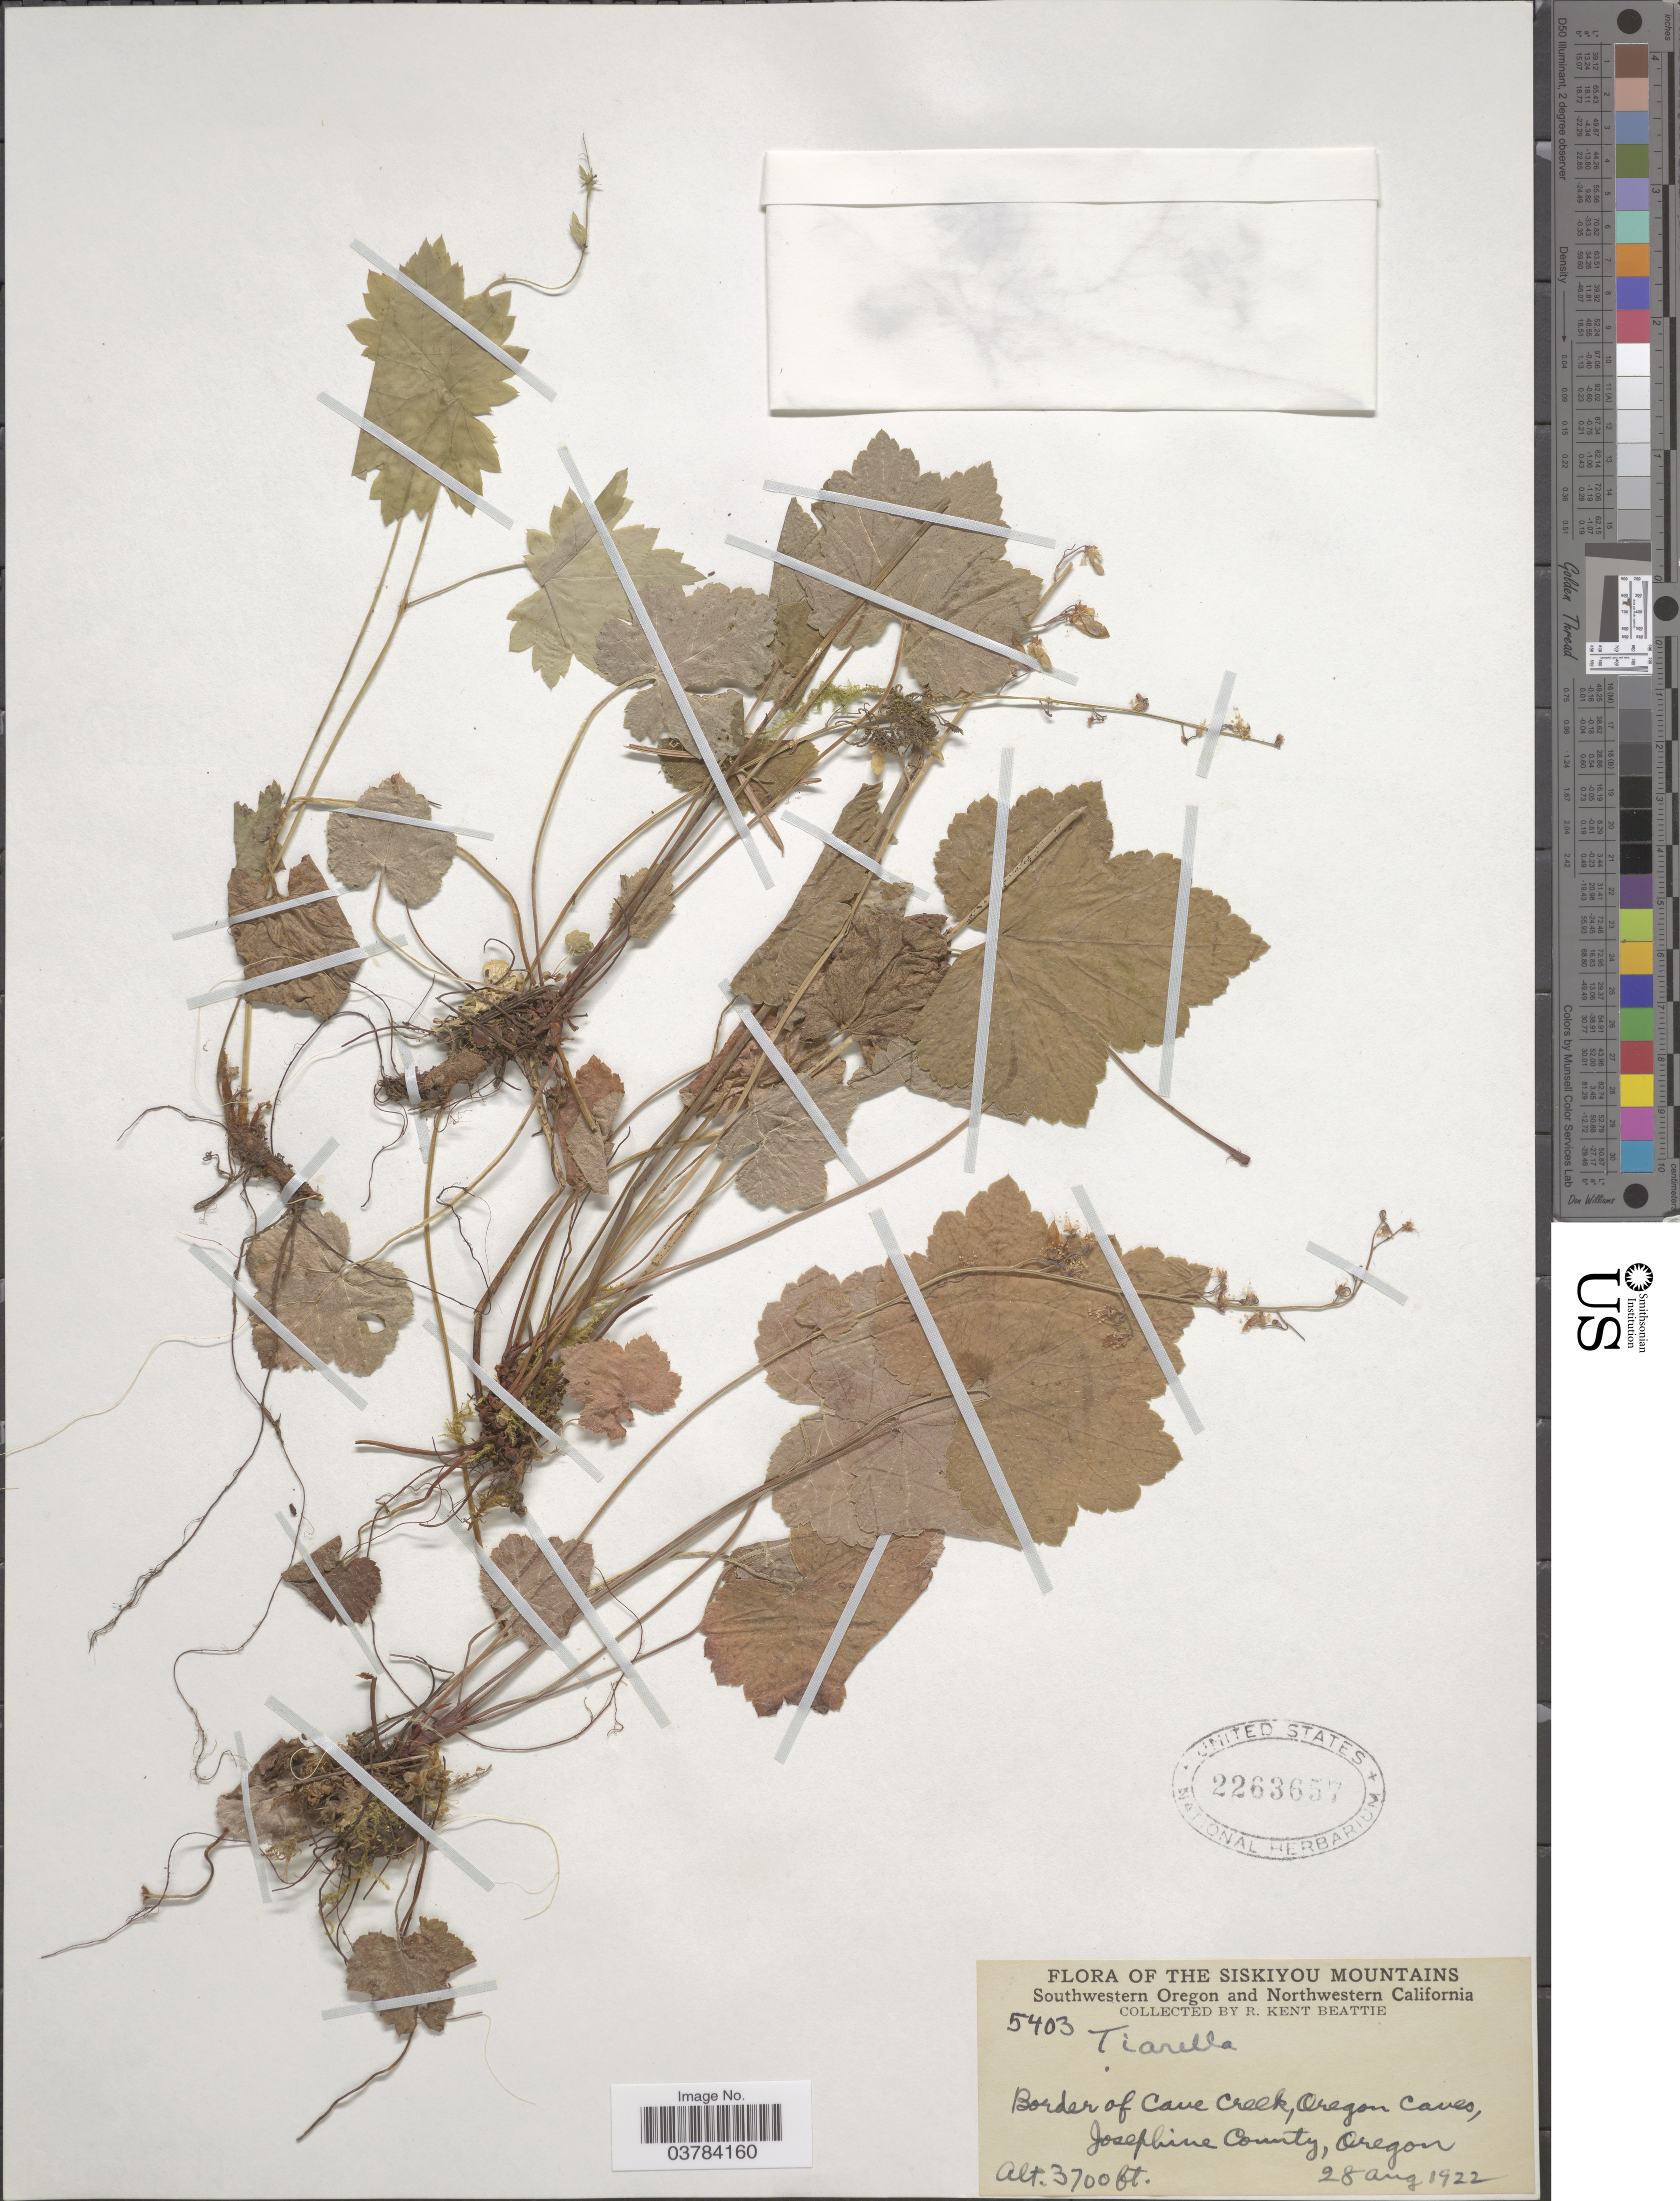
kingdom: Plantae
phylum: Tracheophyta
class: Magnoliopsida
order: Saxifragales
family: Saxifragaceae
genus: Tiarella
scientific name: Tiarella unifoliata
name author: Hook.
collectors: R. K. Beattie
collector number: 5403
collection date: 1922-08-28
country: United States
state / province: Oregon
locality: The Siskiyou Mountains. Southwestern Oregon. Border of Cave Creek, Oregon Caves, Josephine County.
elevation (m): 1128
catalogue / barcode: US 2263657